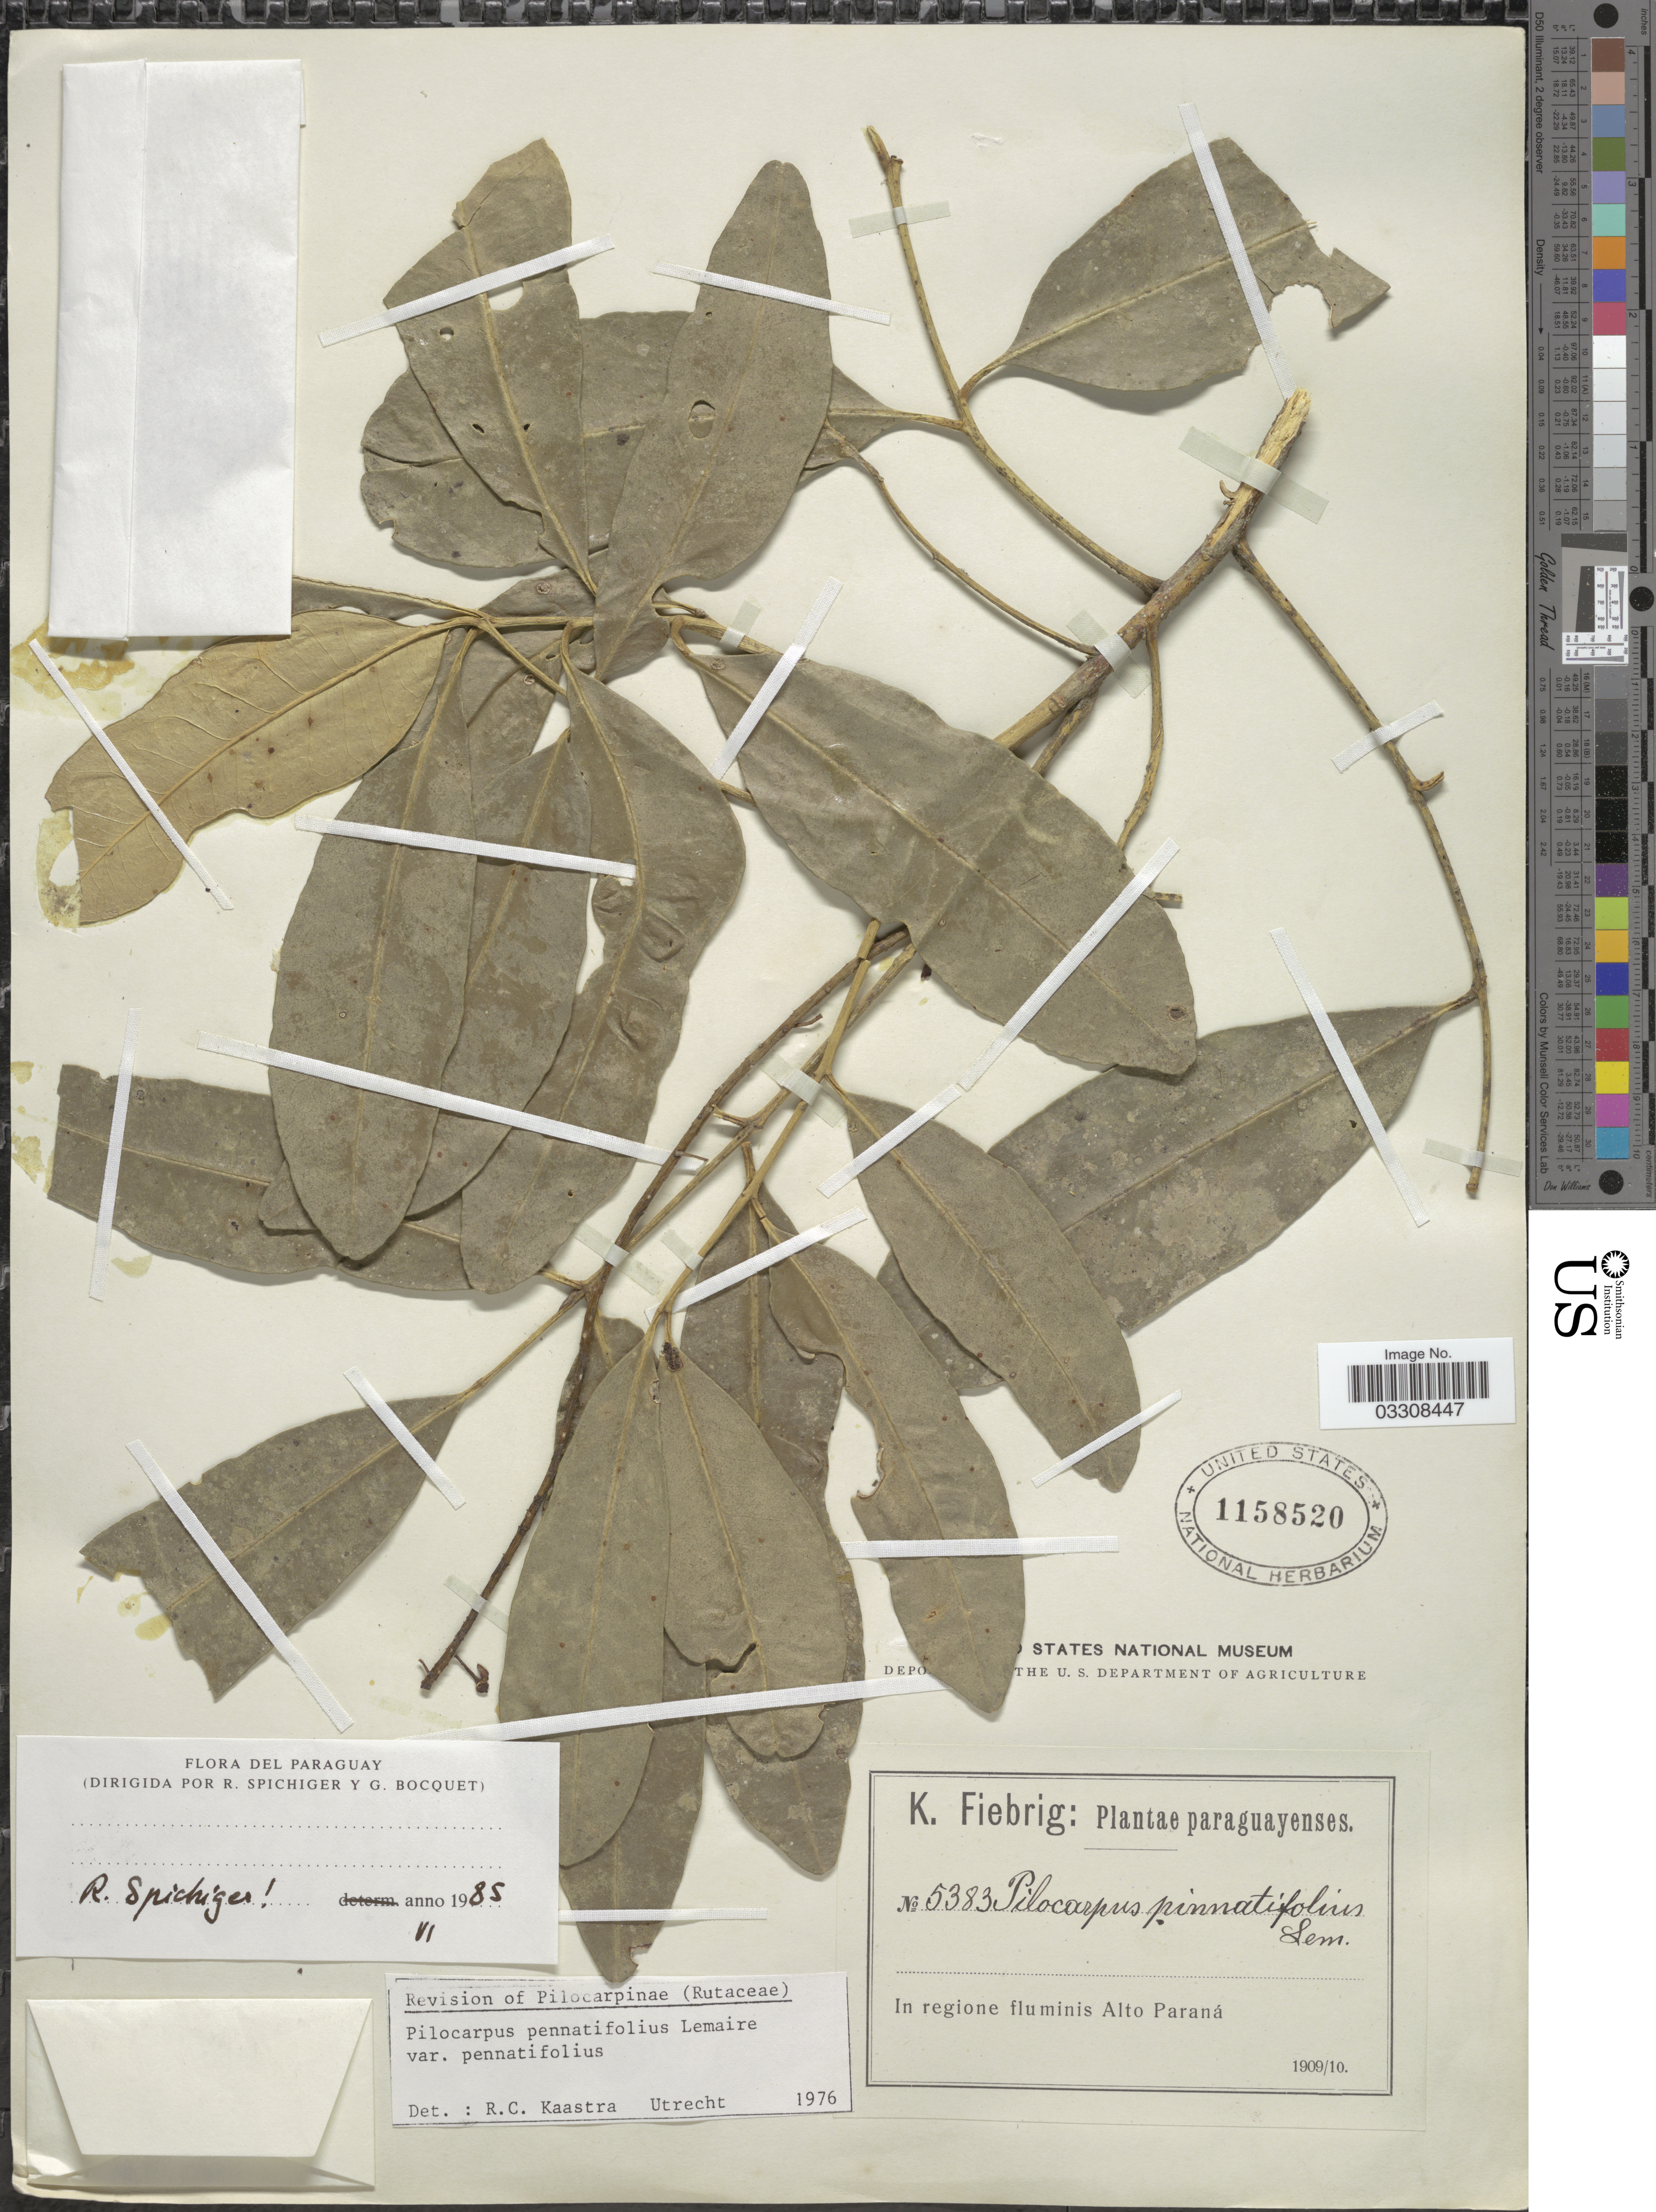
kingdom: Plantae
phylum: Tracheophyta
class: Magnoliopsida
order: Sapindales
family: Rutaceae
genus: Pilocarpus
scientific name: Pilocarpus pennatifolius var. pennatifolius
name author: Lem.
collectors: K. Fiebrig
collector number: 5383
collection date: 1909/1910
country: Paraguay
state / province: Alto Parana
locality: In regione fluminis Alto Paraná.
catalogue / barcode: US 1158520